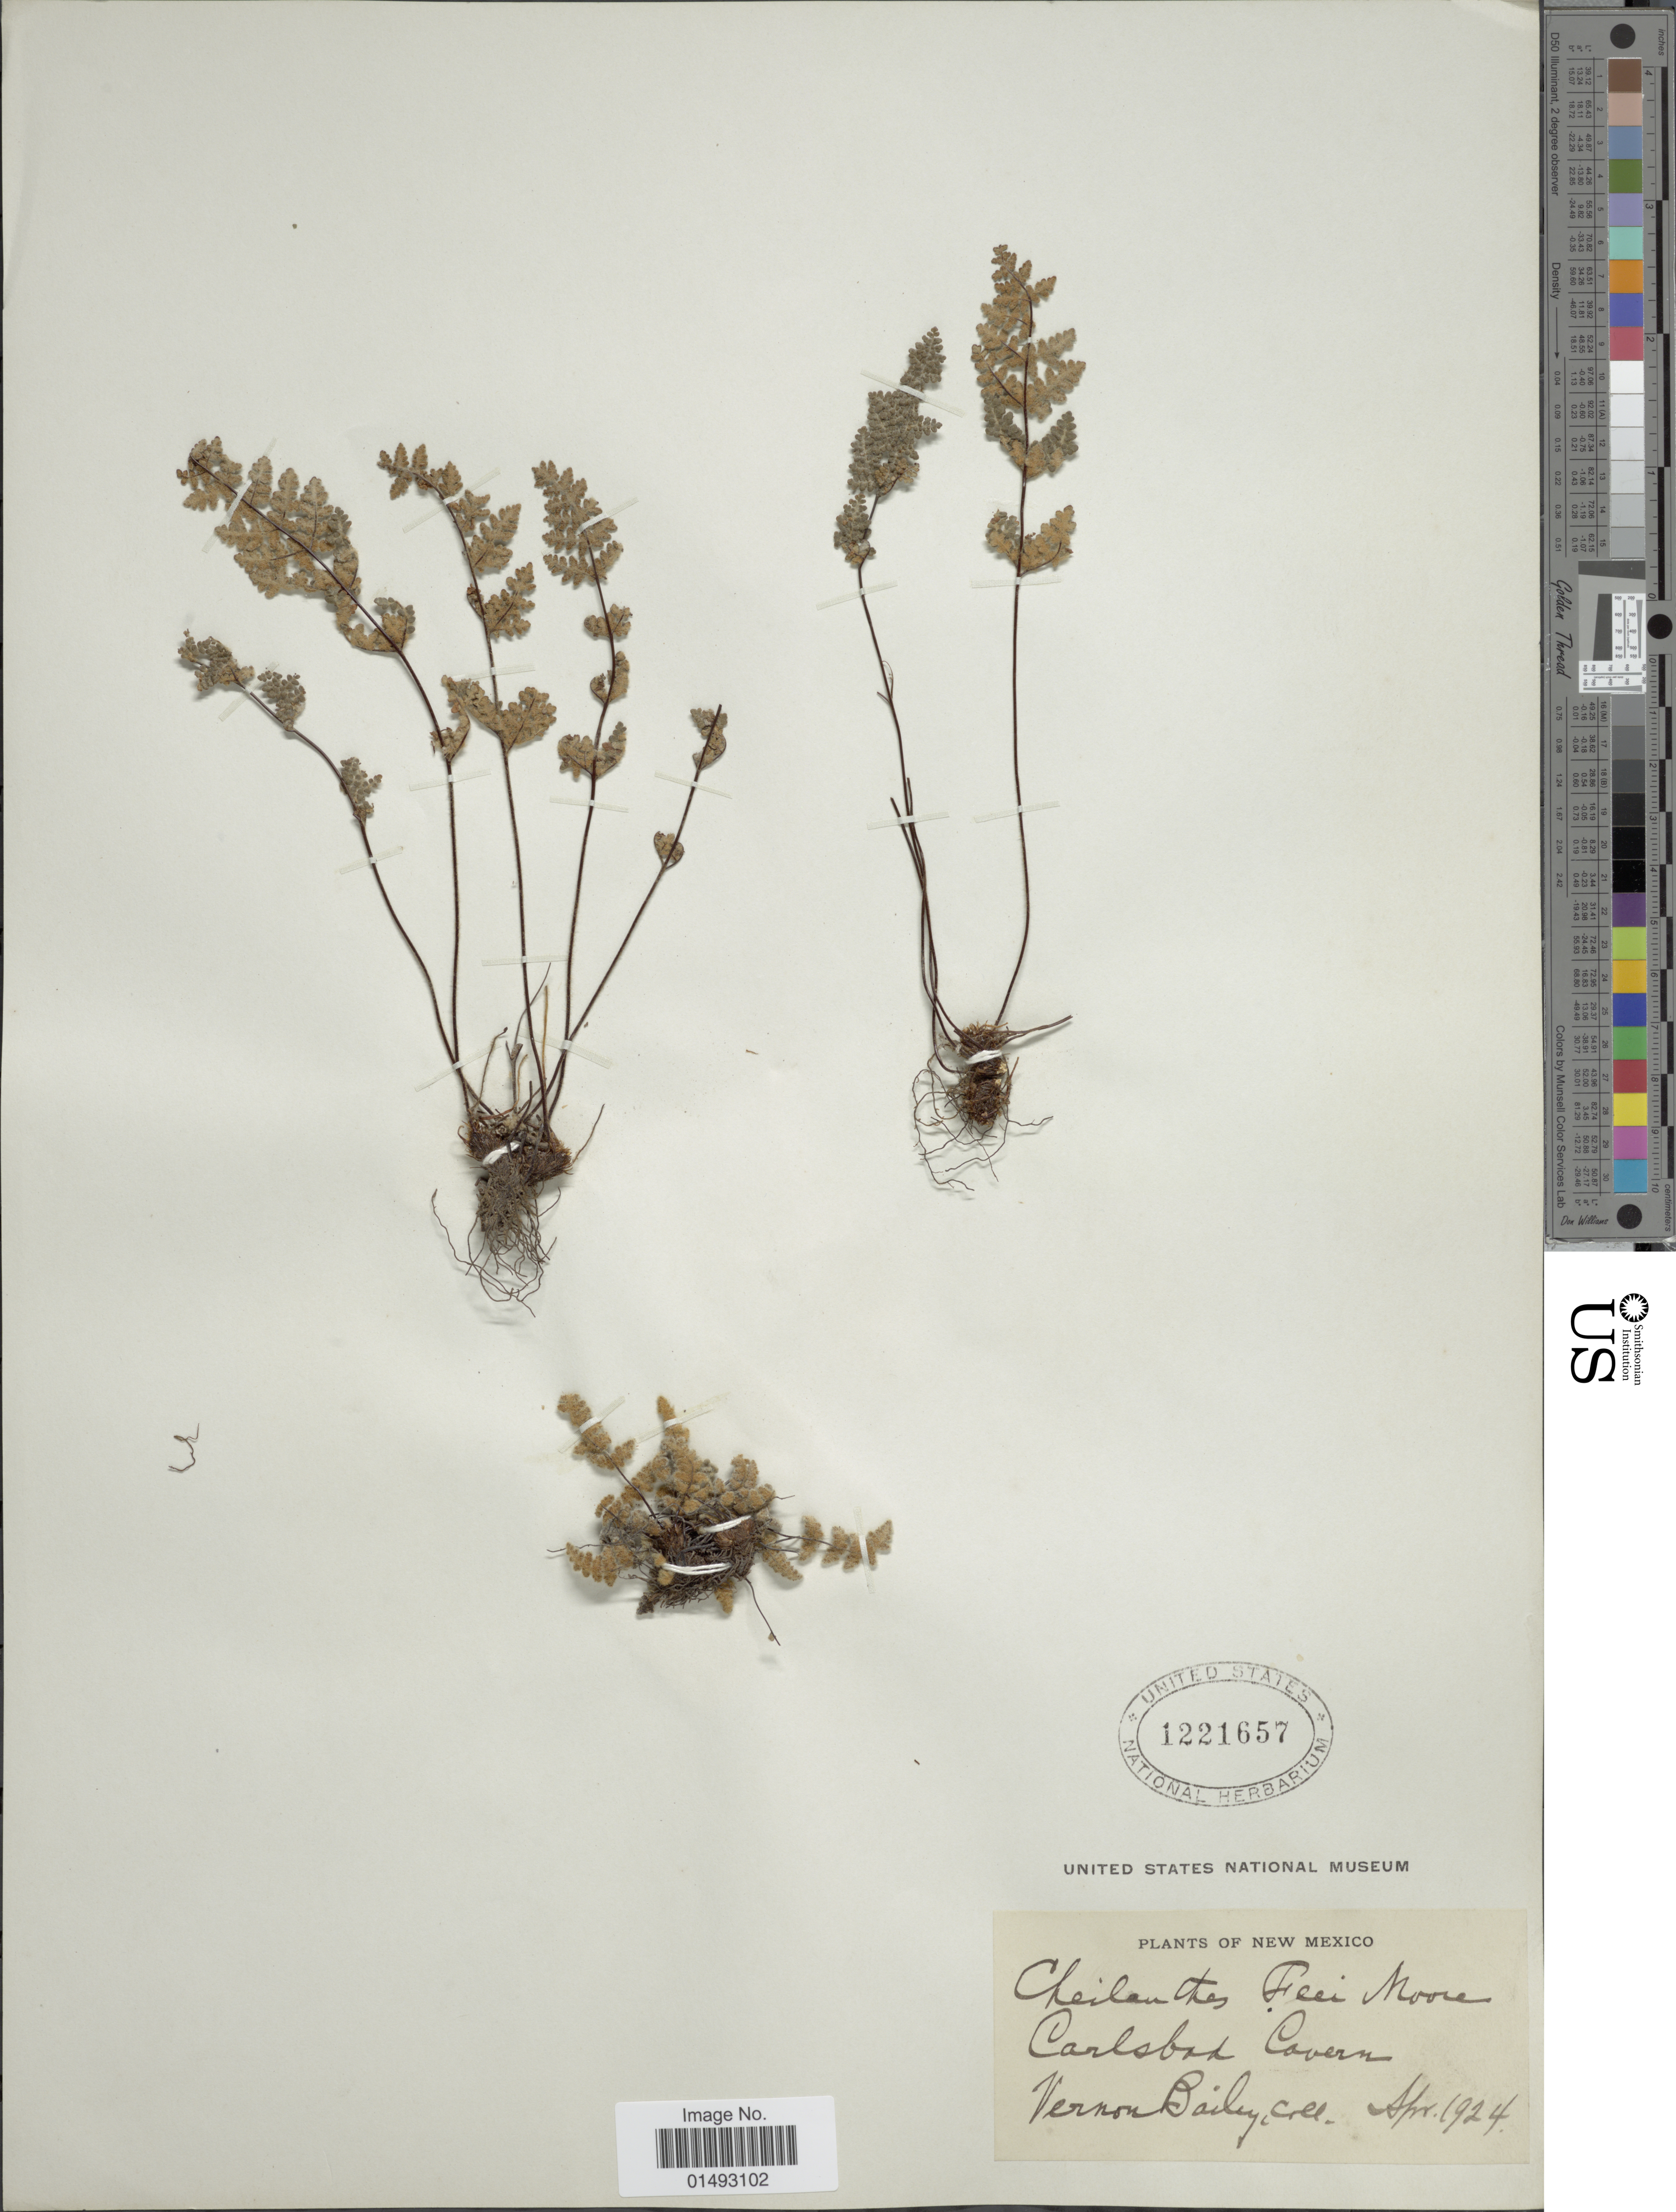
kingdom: Plantae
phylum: Tracheophyta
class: Polypodiopsida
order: Polypodiales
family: Pteridaceae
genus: Myriopteris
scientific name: Myriopteris gracilis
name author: Fée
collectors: V. O. Bailey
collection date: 1924-04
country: United States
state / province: New Mexico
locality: Carlsbad Cavern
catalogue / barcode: US 1221657